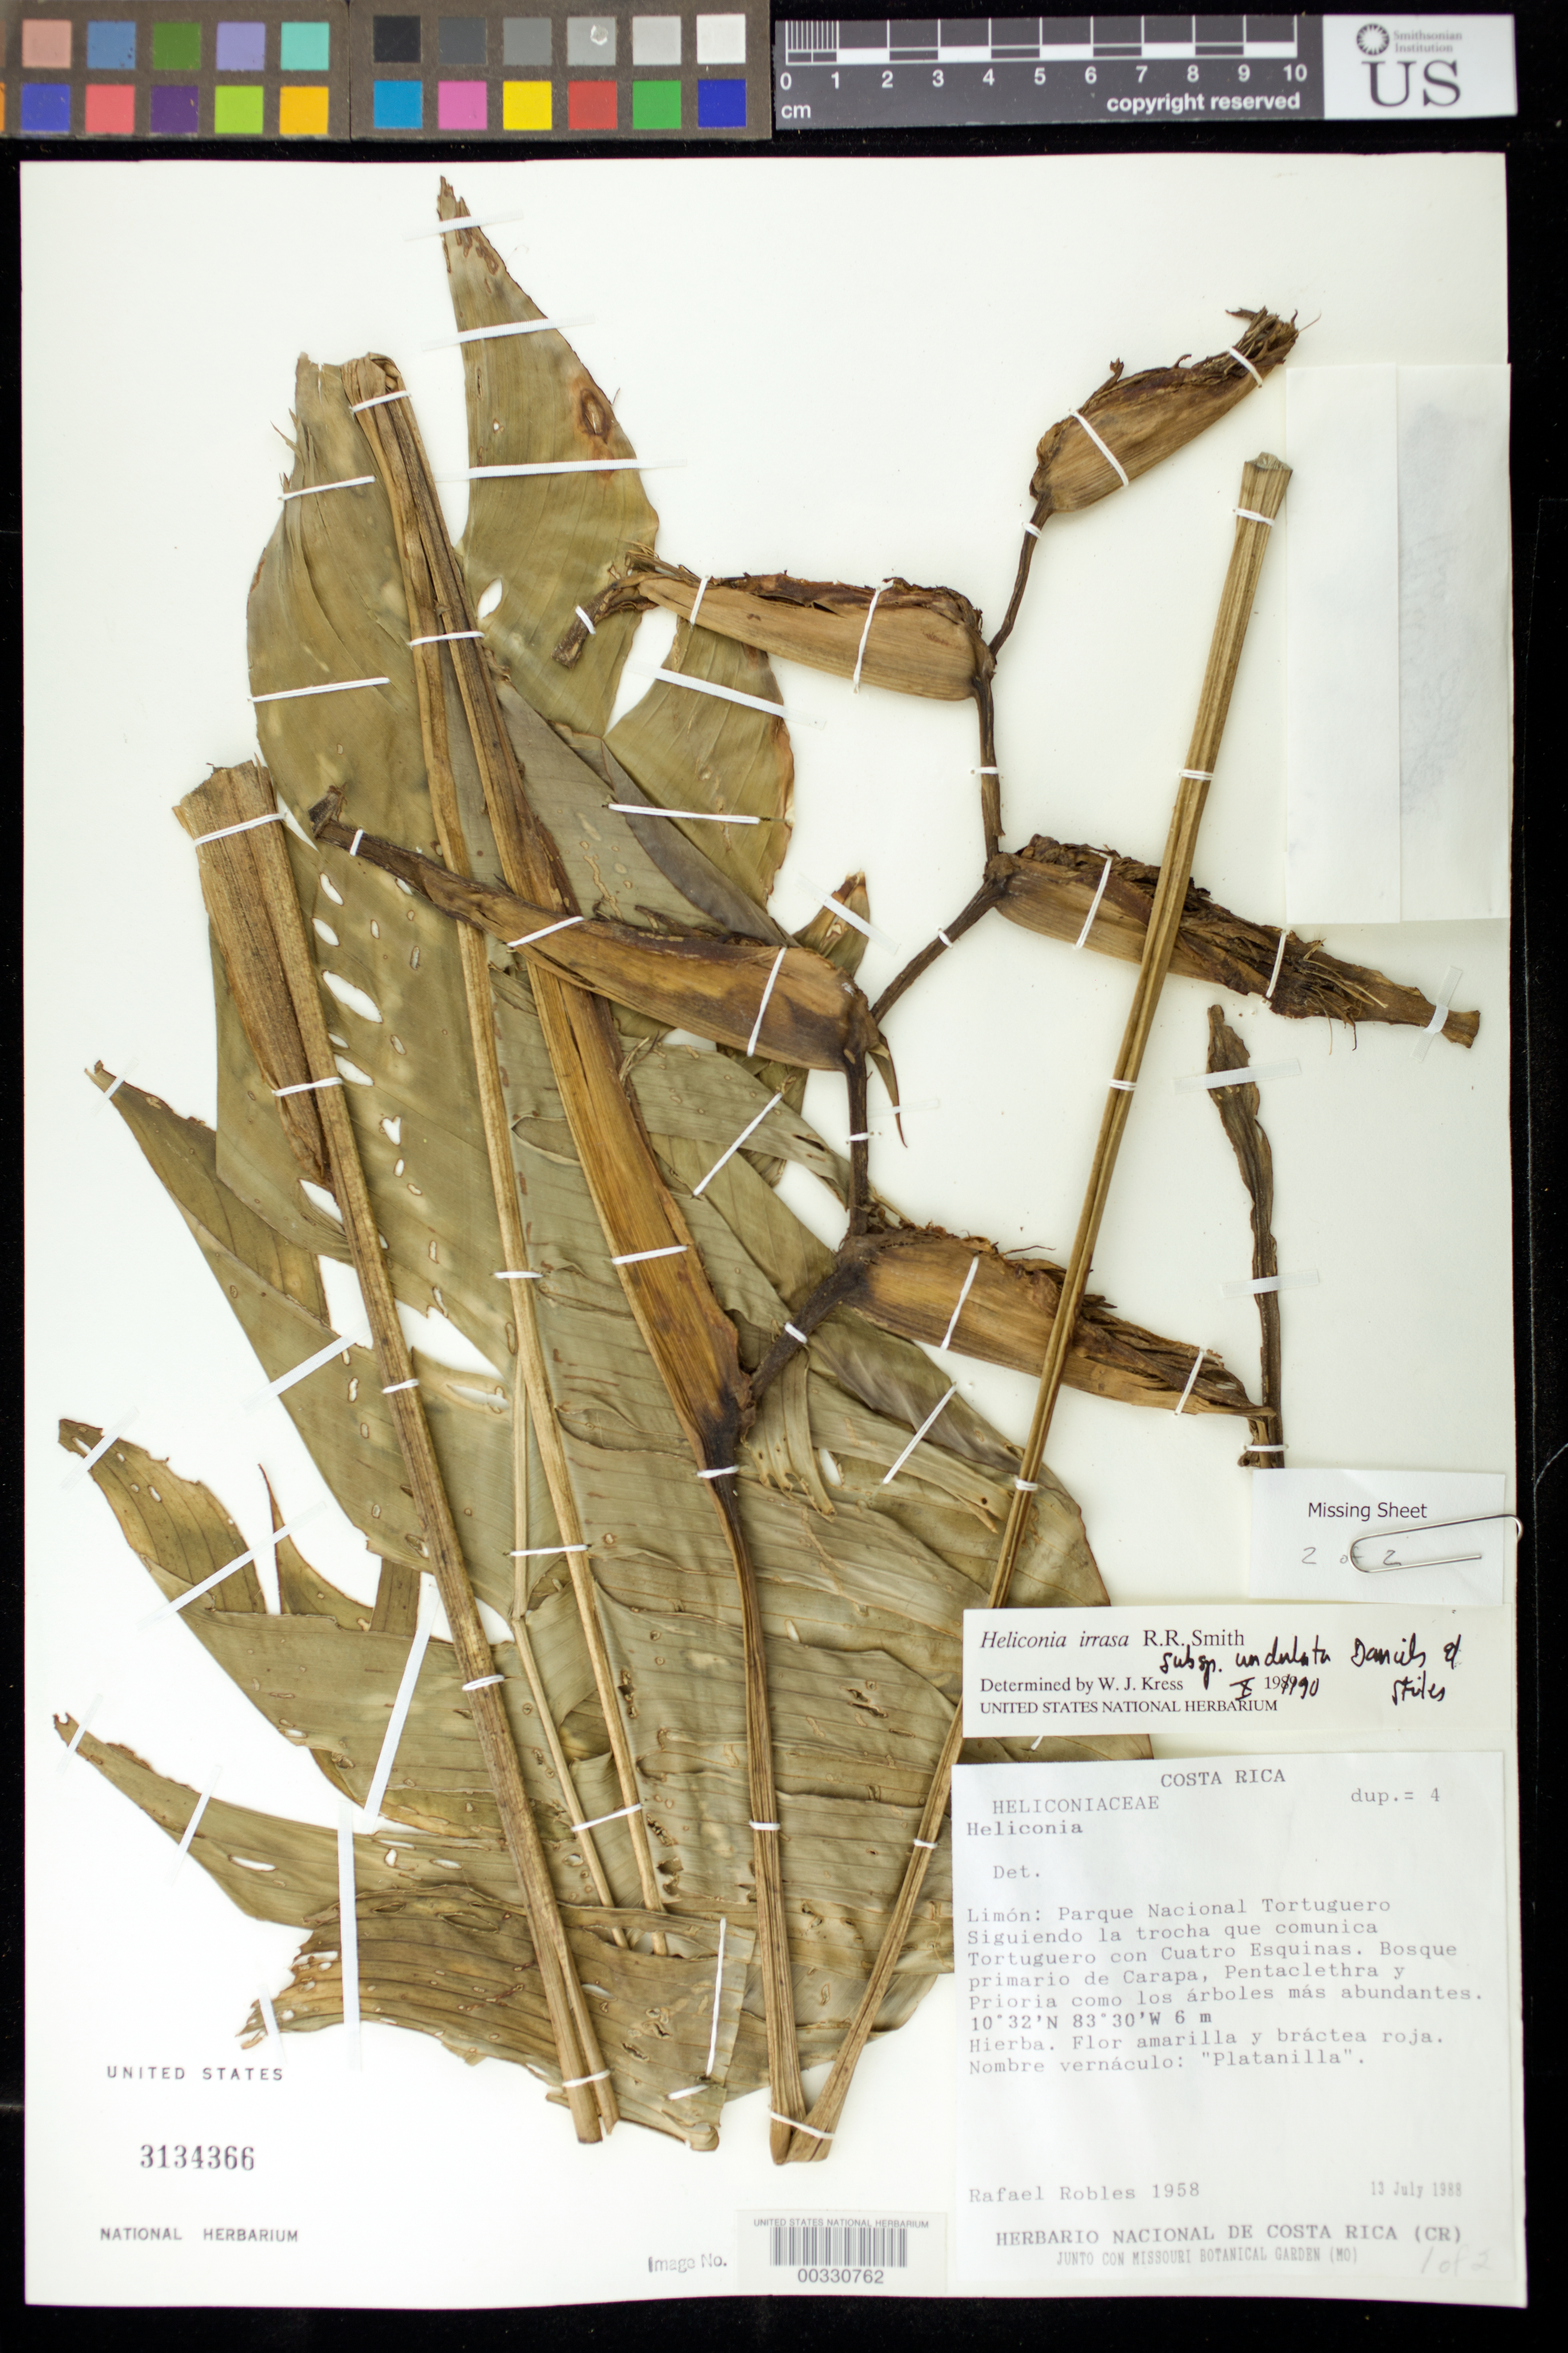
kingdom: Plantae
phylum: Tracheophyta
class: Liliopsida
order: Zingiberales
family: Heliconiaceae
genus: Heliconia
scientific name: Heliconia irrasa subsp. undulata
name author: G.S. Daniels & F.G. Stiles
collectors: R. Robles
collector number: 1958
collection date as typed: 13 Jul 1988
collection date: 1988-07-13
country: Costa Rica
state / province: Limón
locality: Parque nacional tortuguero, following the trail connecting tortuguero with cuatro esquinas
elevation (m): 6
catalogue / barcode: US 3134366